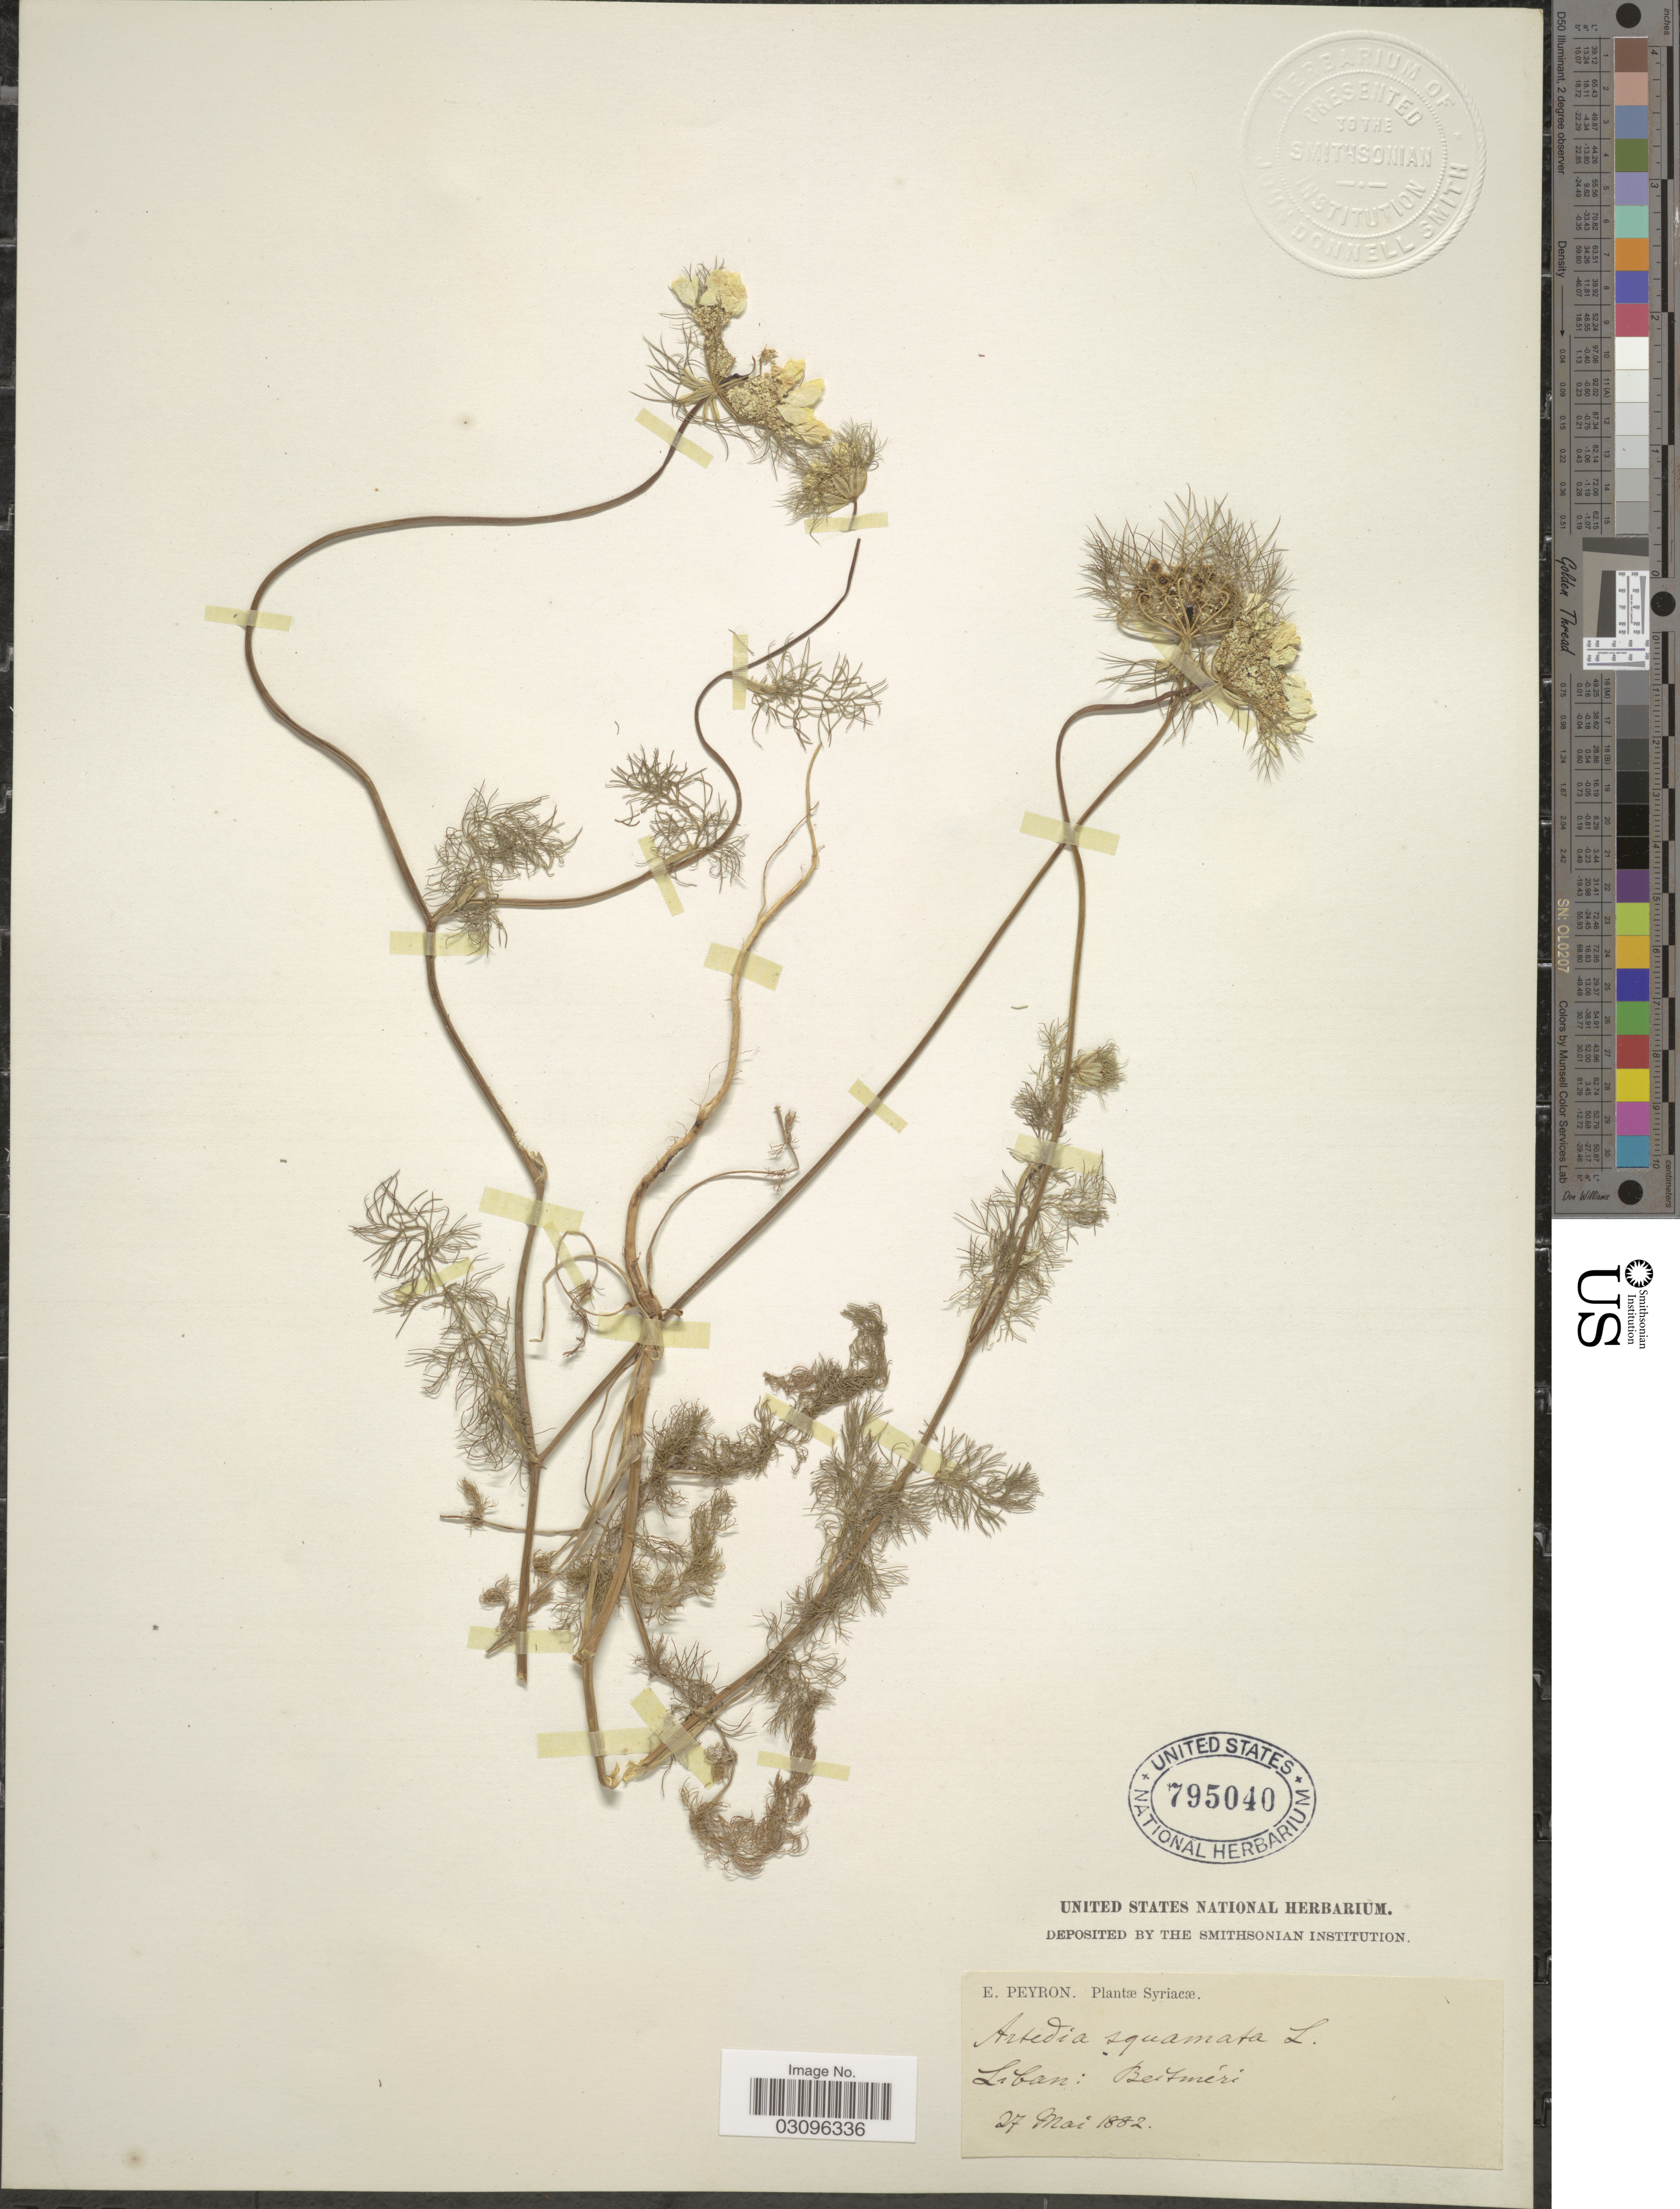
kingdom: Plantae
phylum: Tracheophyta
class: Magnoliopsida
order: Apiales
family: Apiaceae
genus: Artedia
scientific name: Artedia squamata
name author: L.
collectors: E. Peyron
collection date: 1882-05-27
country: Syria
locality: Syriacæ. Liban: Beitméri.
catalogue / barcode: US 795040